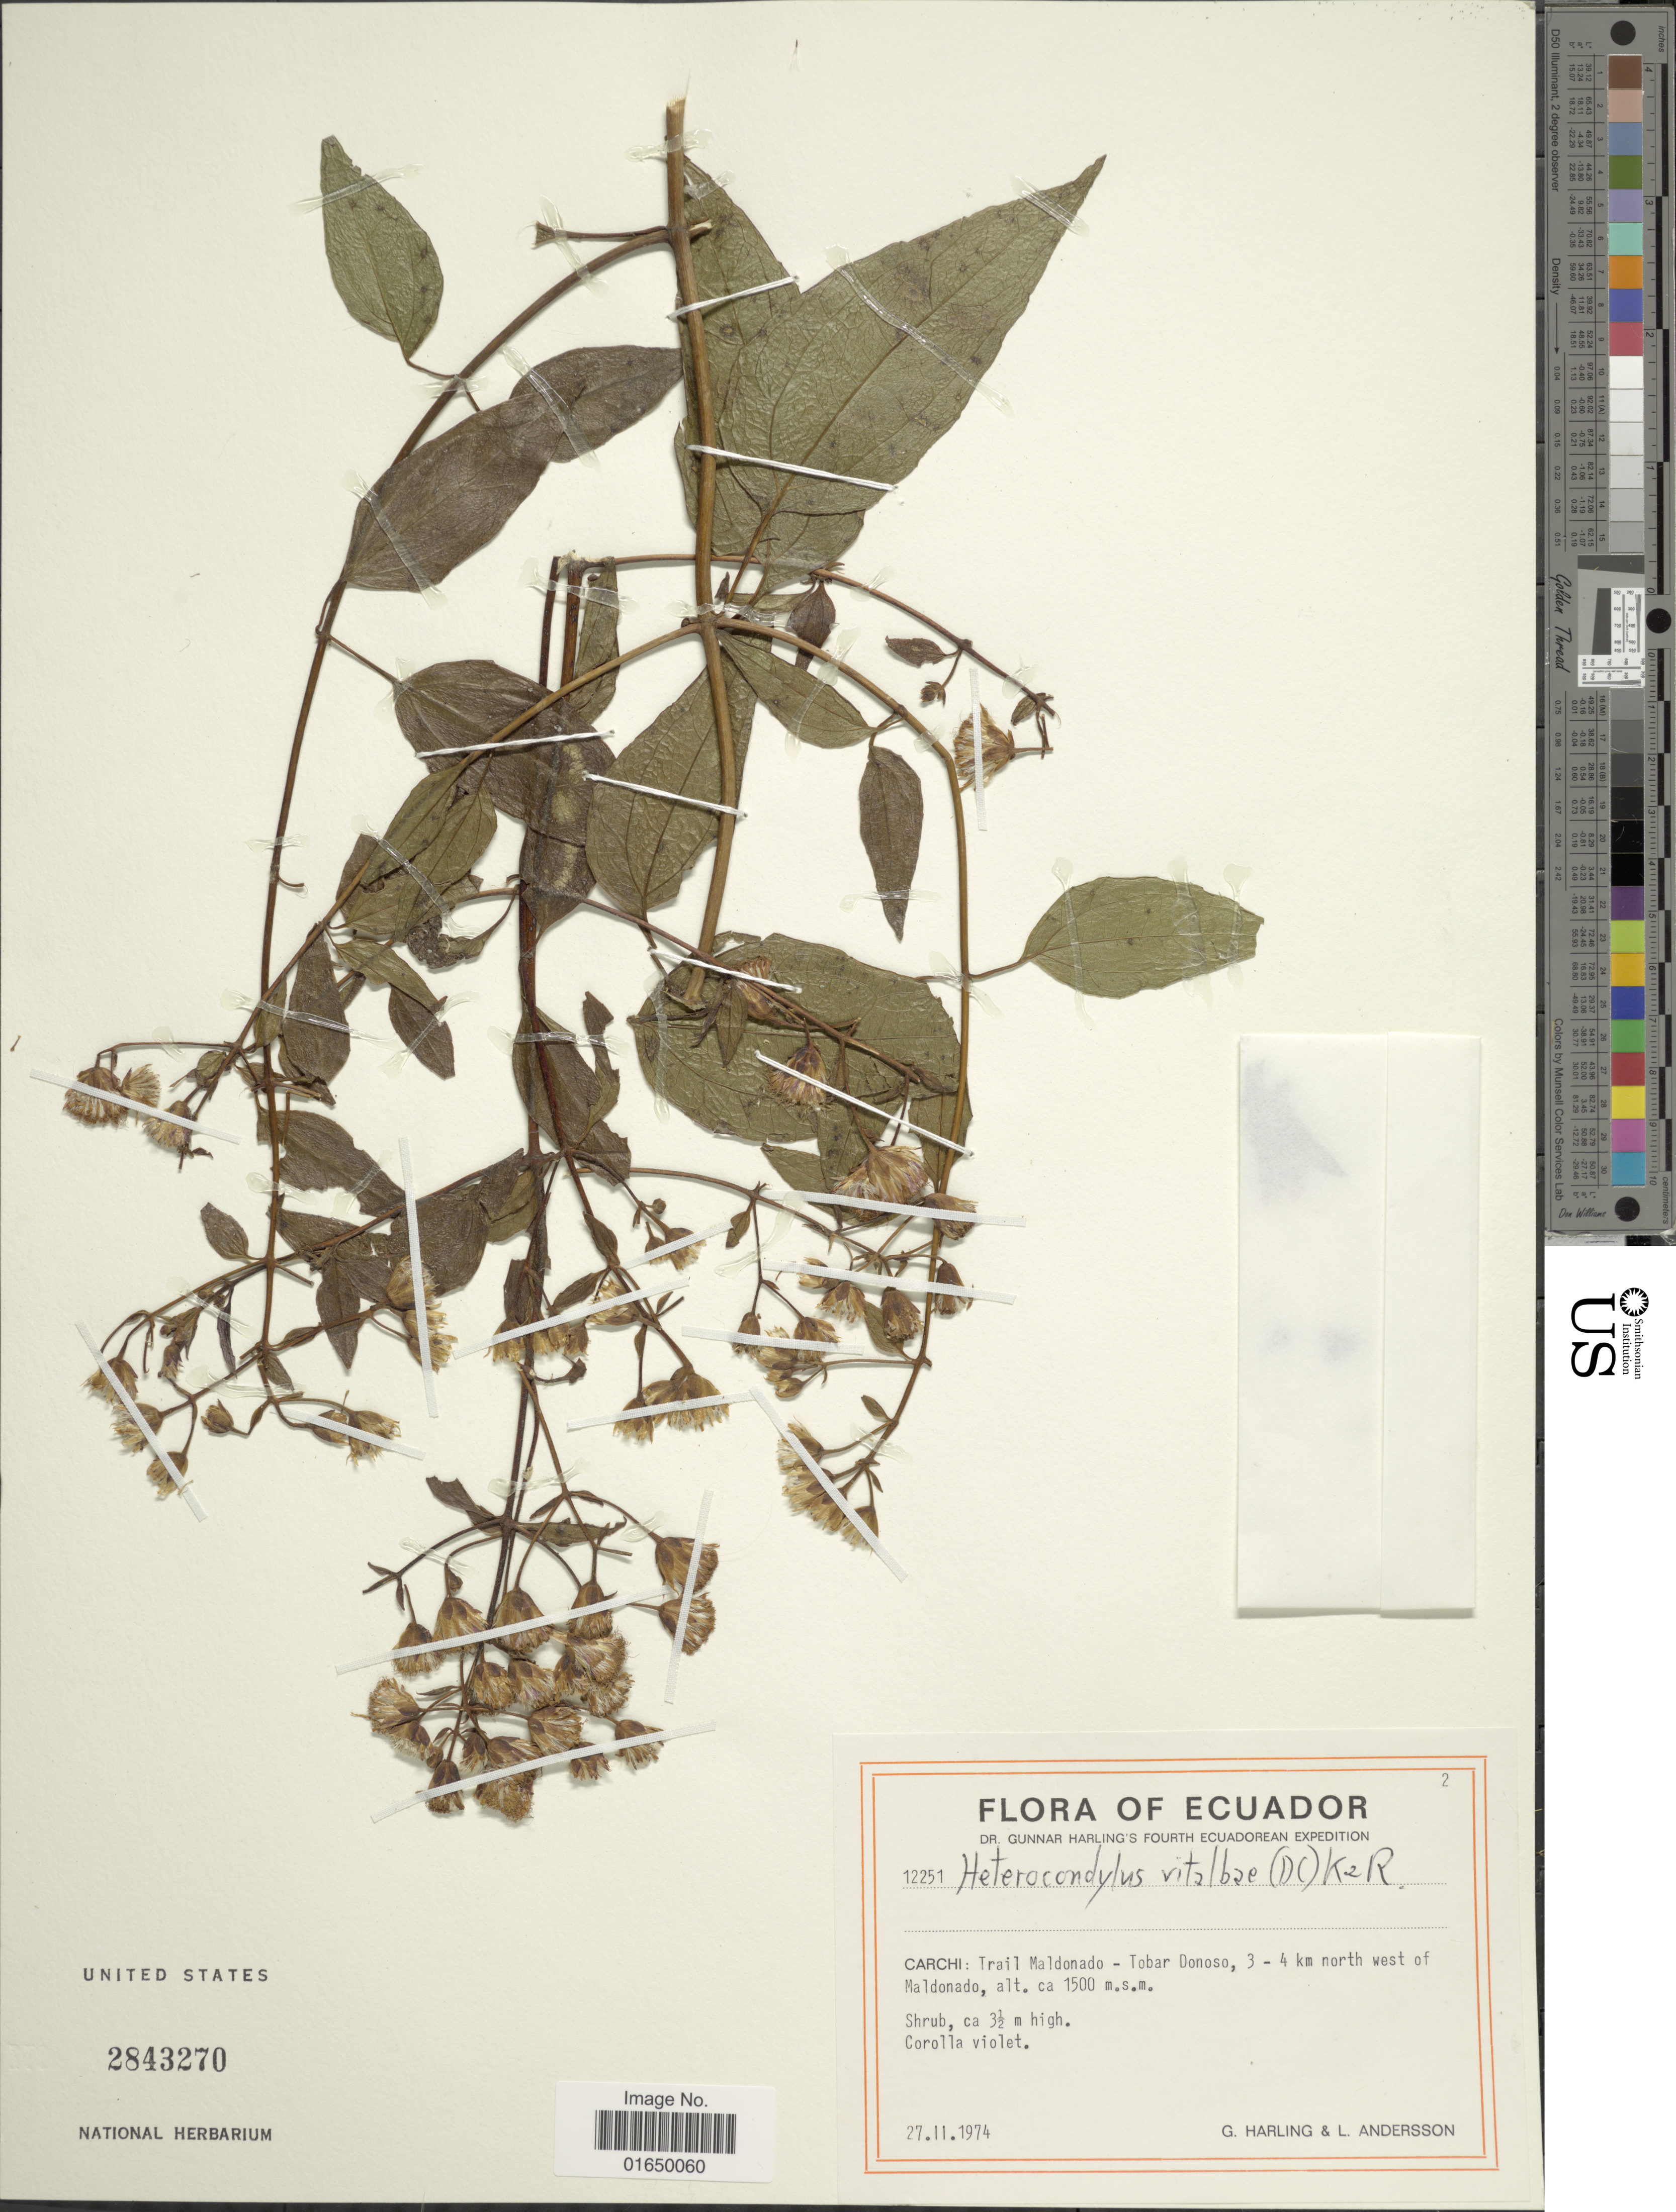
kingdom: Plantae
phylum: Tracheophyta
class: Magnoliopsida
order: Asterales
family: Asteraceae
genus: Heterocondylus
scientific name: Heterocondylus vitalbae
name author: (DC.) R.M. King & H. Rob.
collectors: G. Harling & L. Anderson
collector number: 12251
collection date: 1974-02-27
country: Ecuador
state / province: Carchi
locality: Trail Madonado - Tobar Donoso, 3-4 km north west of Maldonado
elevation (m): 1500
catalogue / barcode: US 2843270